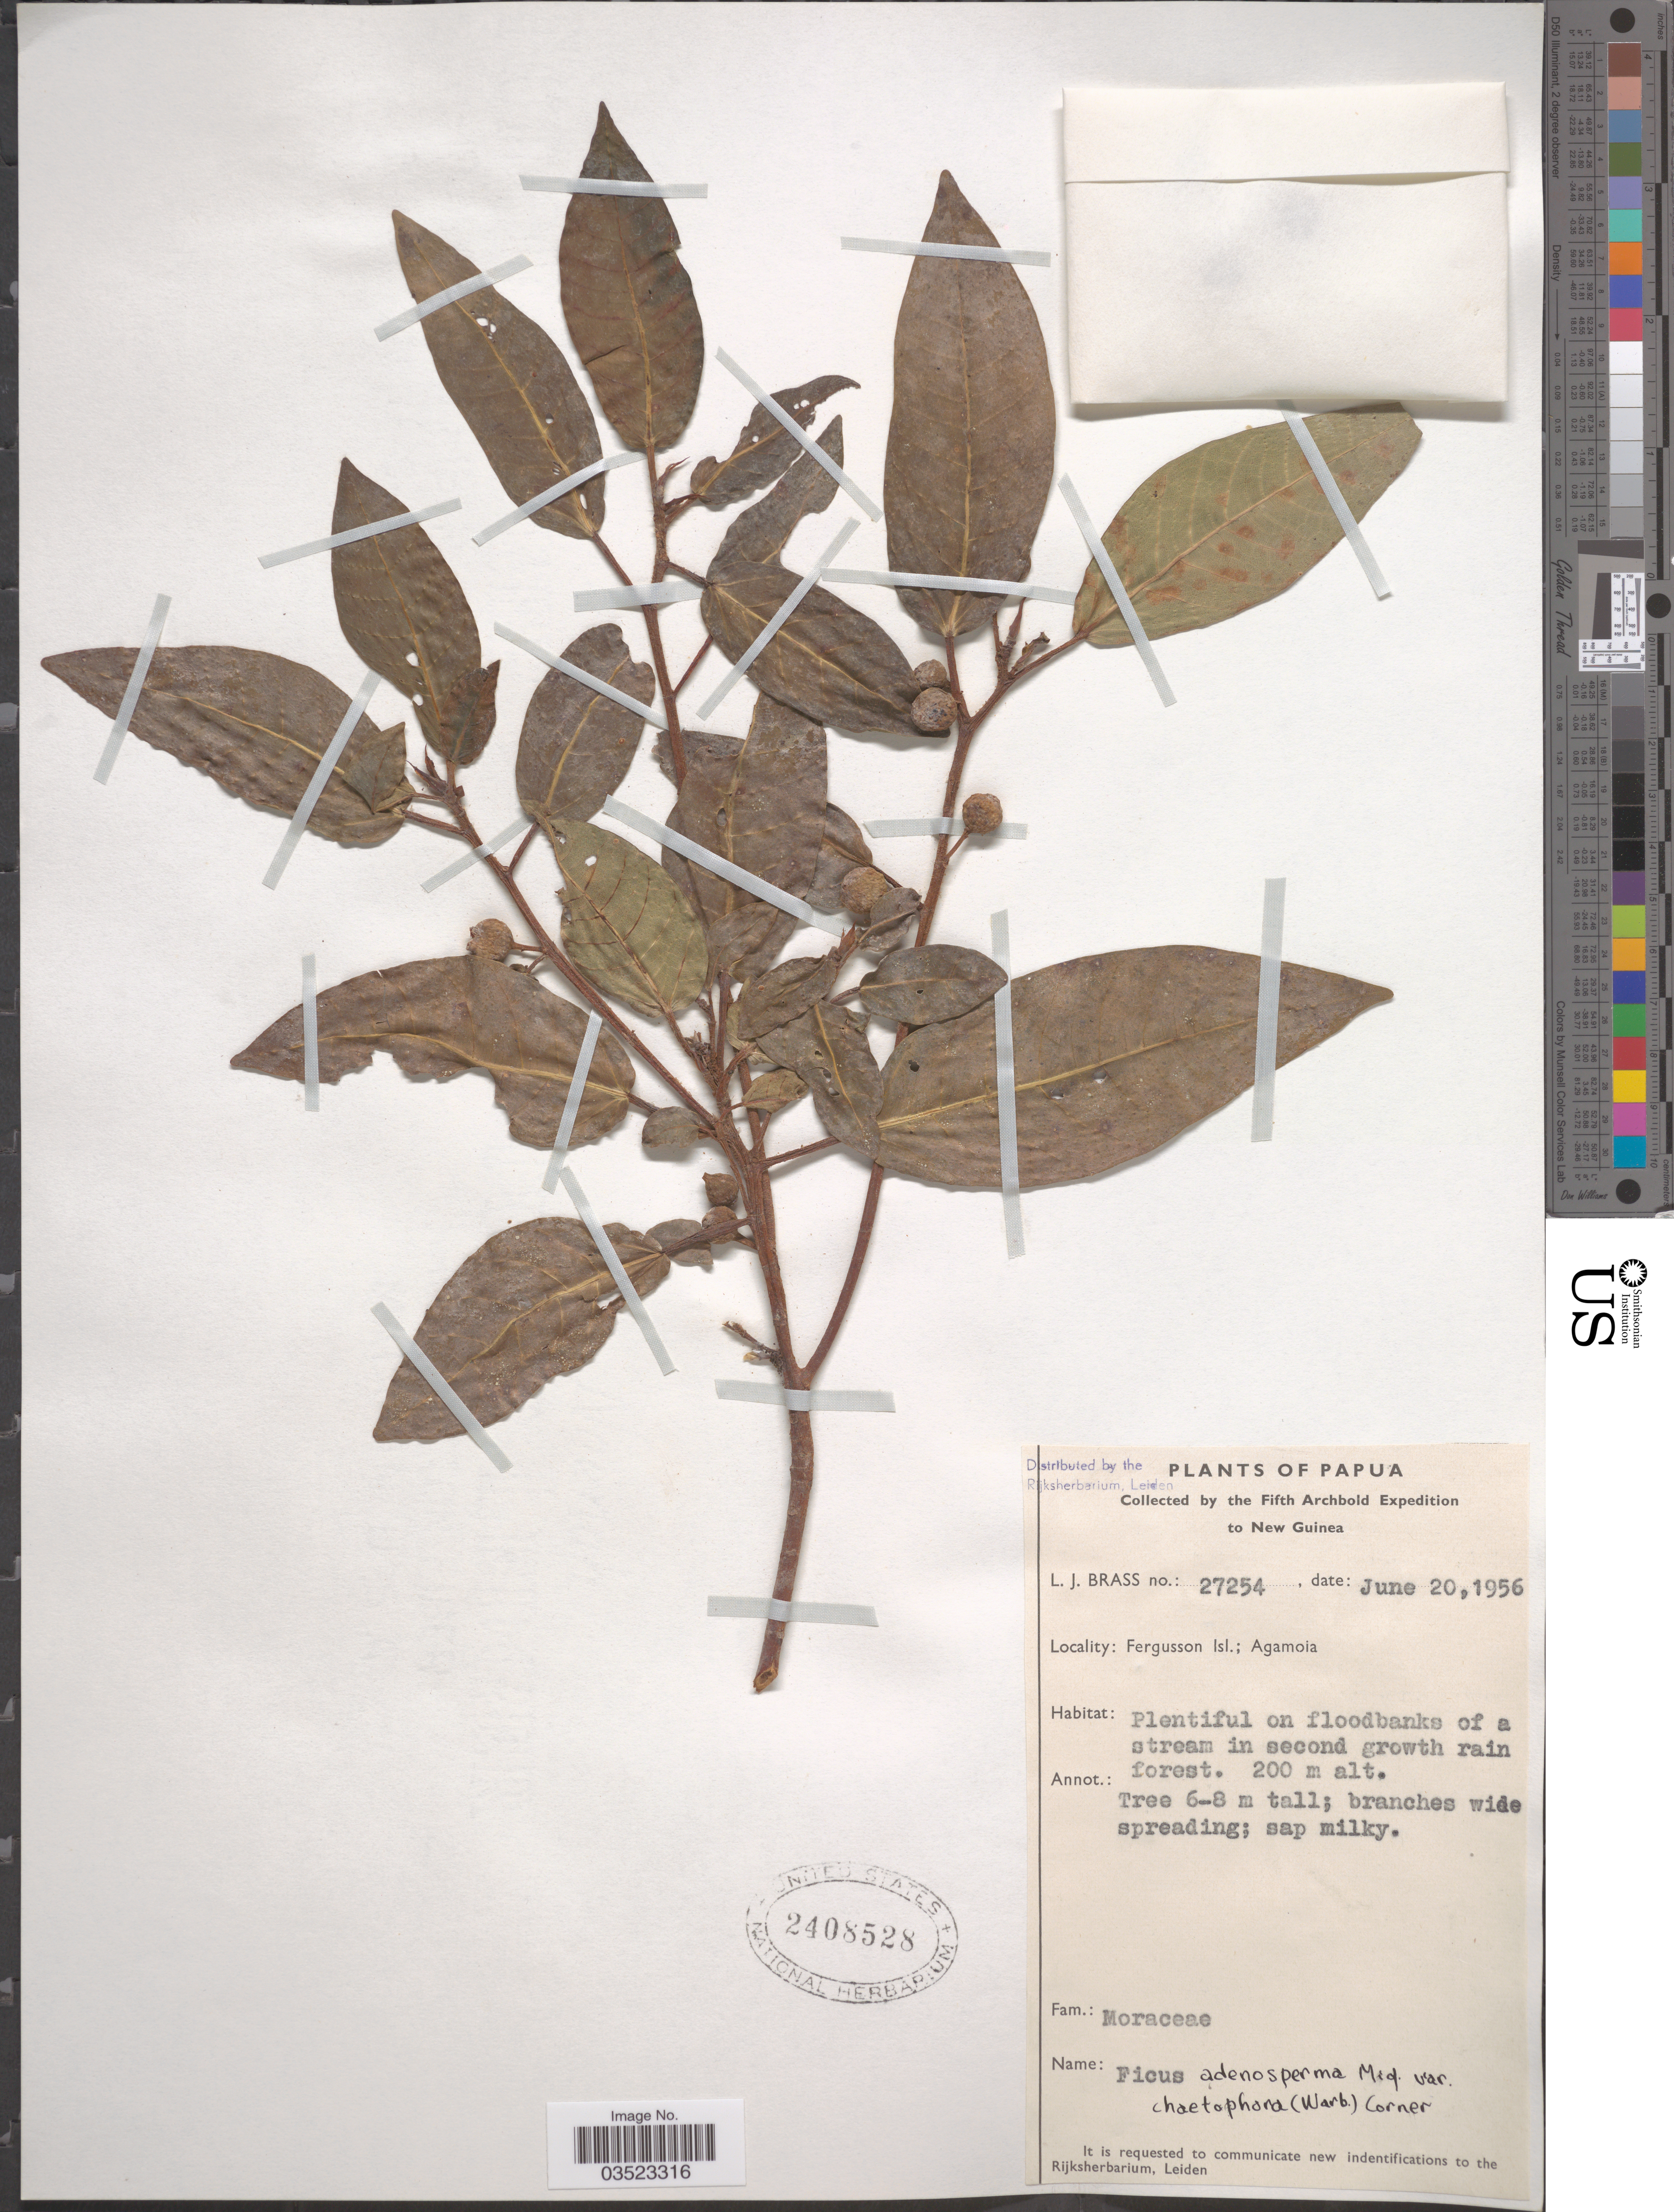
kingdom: Plantae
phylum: Tracheophyta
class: Magnoliopsida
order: Rosales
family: Moraceae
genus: Ficus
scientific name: Ficus adenosperma var. chaetophora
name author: (Warb.) Corner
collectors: L. J. Brass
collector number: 27254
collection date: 1956-06-20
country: Papua New Guinea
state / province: Milne Bay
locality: Papua. The Fifth Archbold Expedition to New Guinea. Fergusson Isl.; Agamoia.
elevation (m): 200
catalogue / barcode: US 2408528